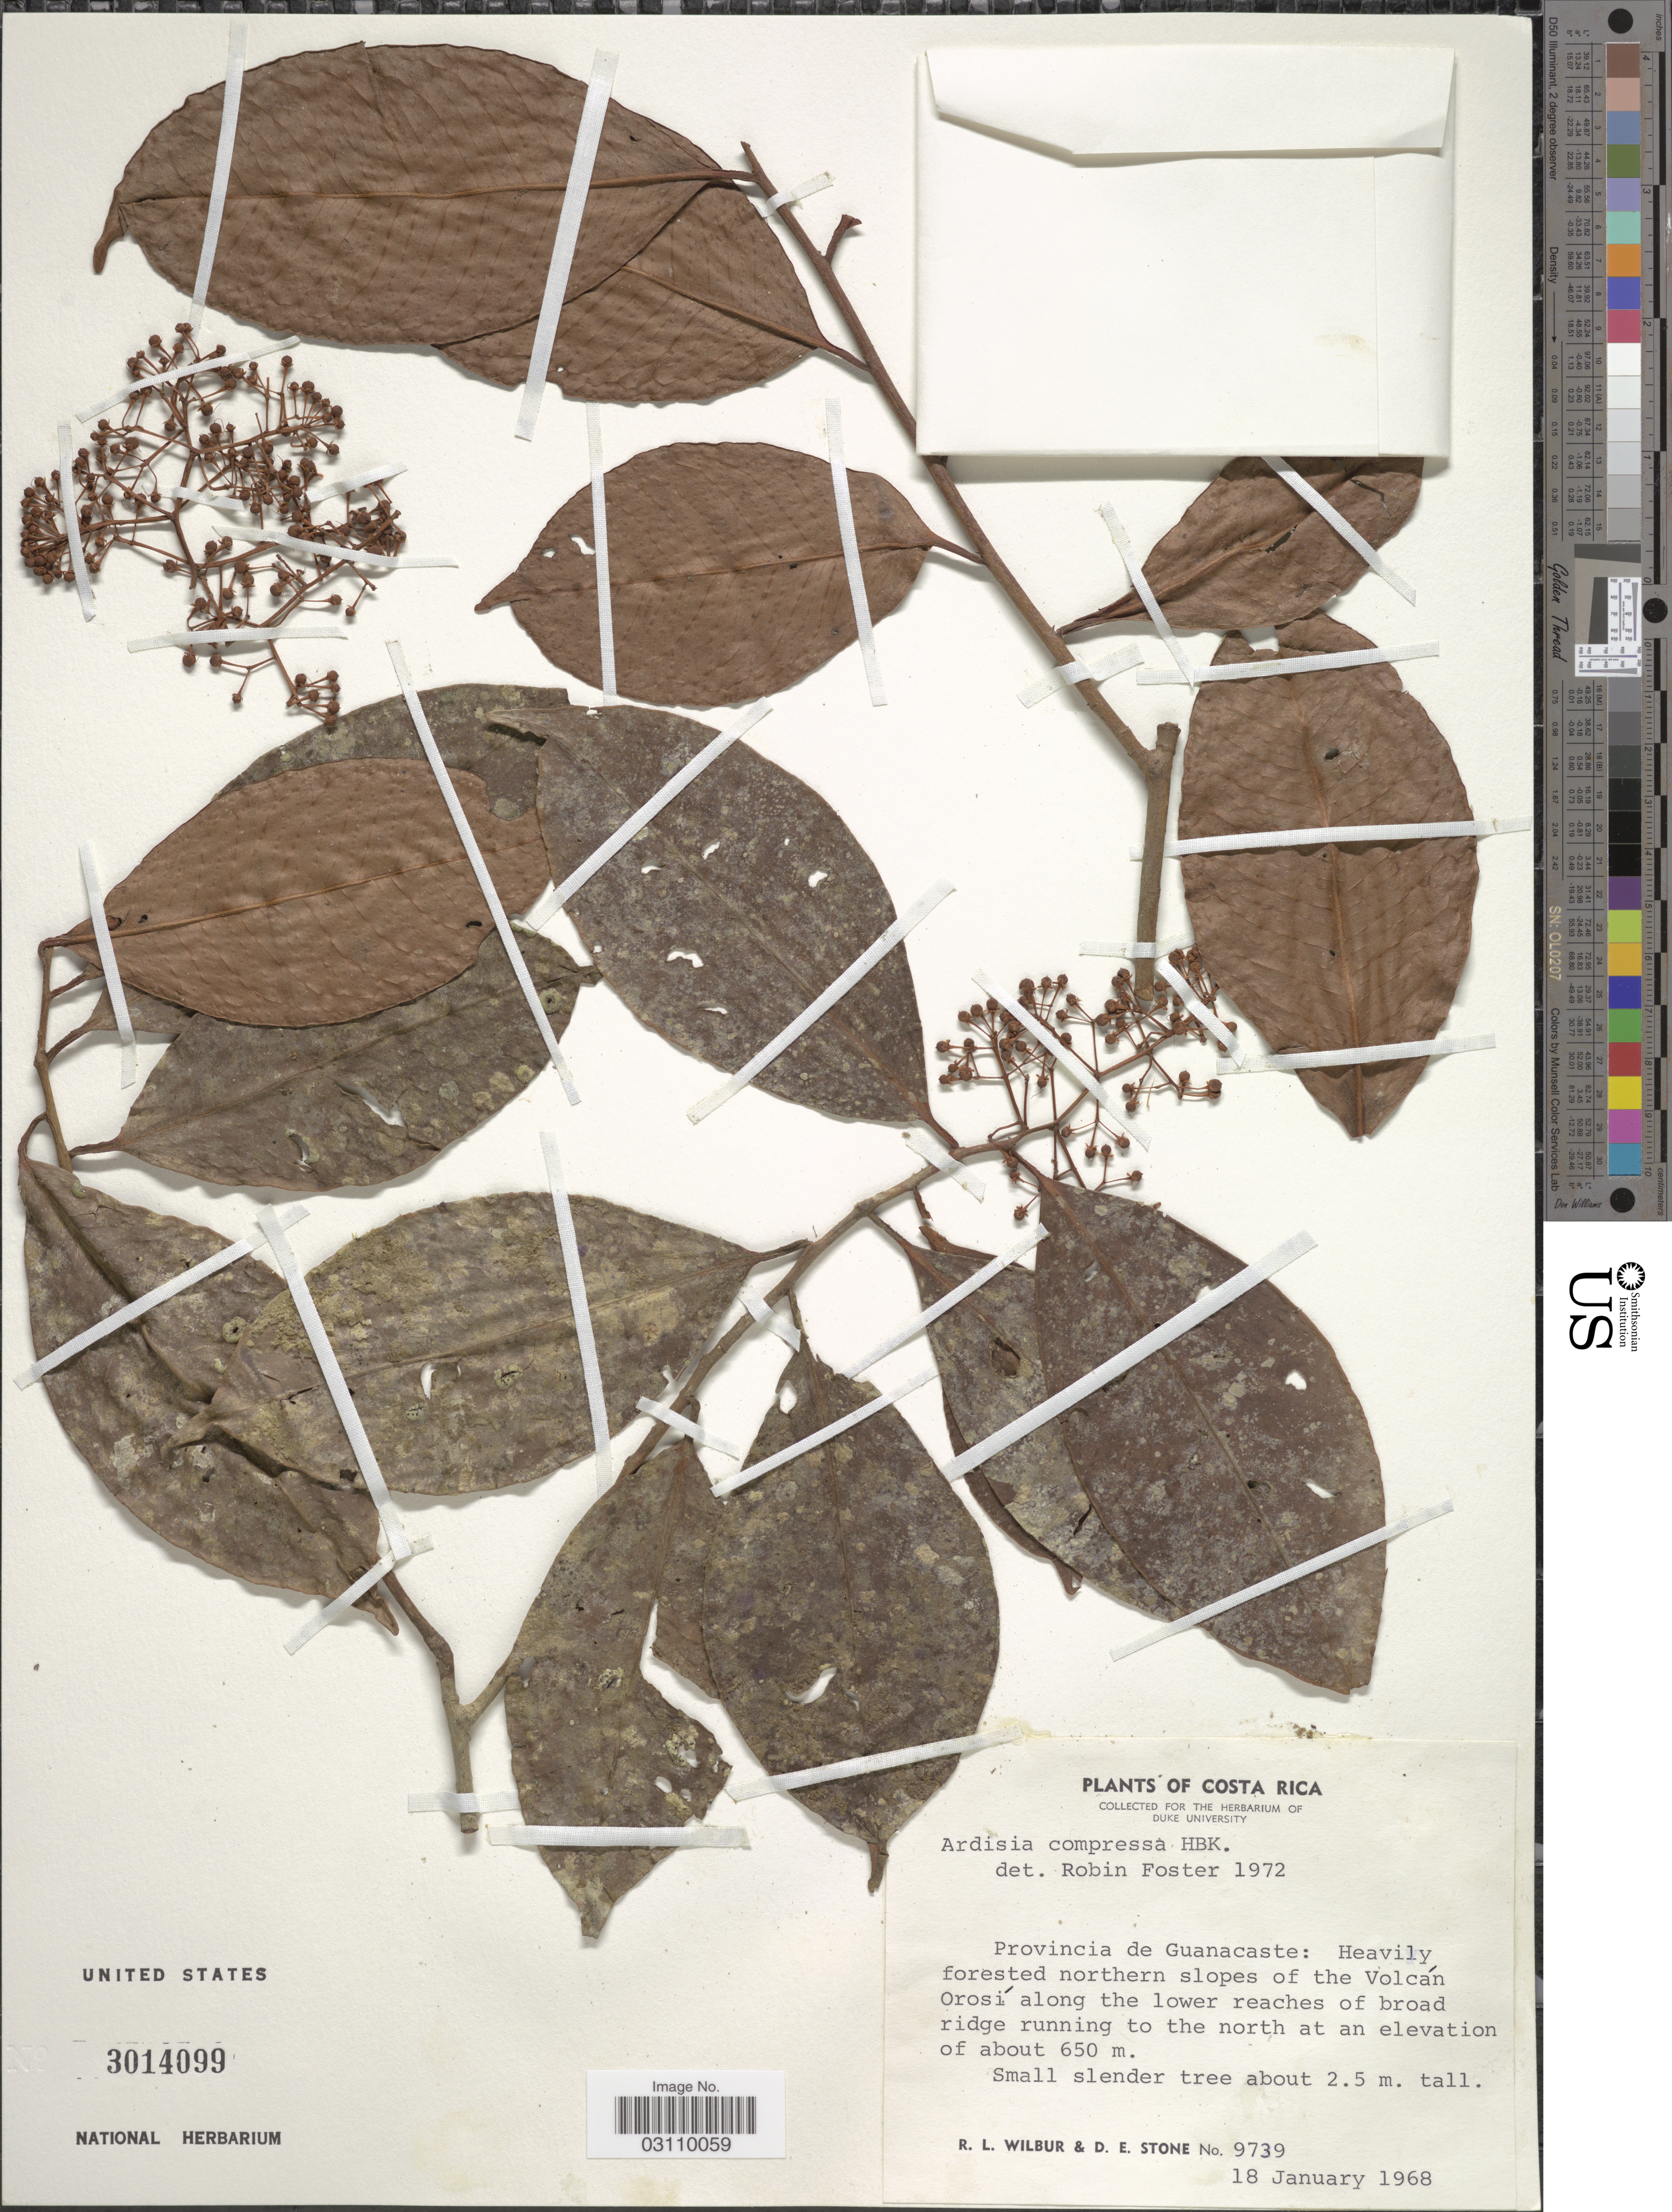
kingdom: Plantae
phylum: Tracheophyta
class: Magnoliopsida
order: Ericales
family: Primulaceae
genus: Ardisia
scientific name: Ardisia compressa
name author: Kunth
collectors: R. L. Wilbur & D. E. Stone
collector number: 9739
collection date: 1968-01-18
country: Costa Rica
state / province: Guanacaste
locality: Heavily forested northern slopes of the Volcán Orosí along the lower reaches of broad ridge running to the north.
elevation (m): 650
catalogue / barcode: US 3014099